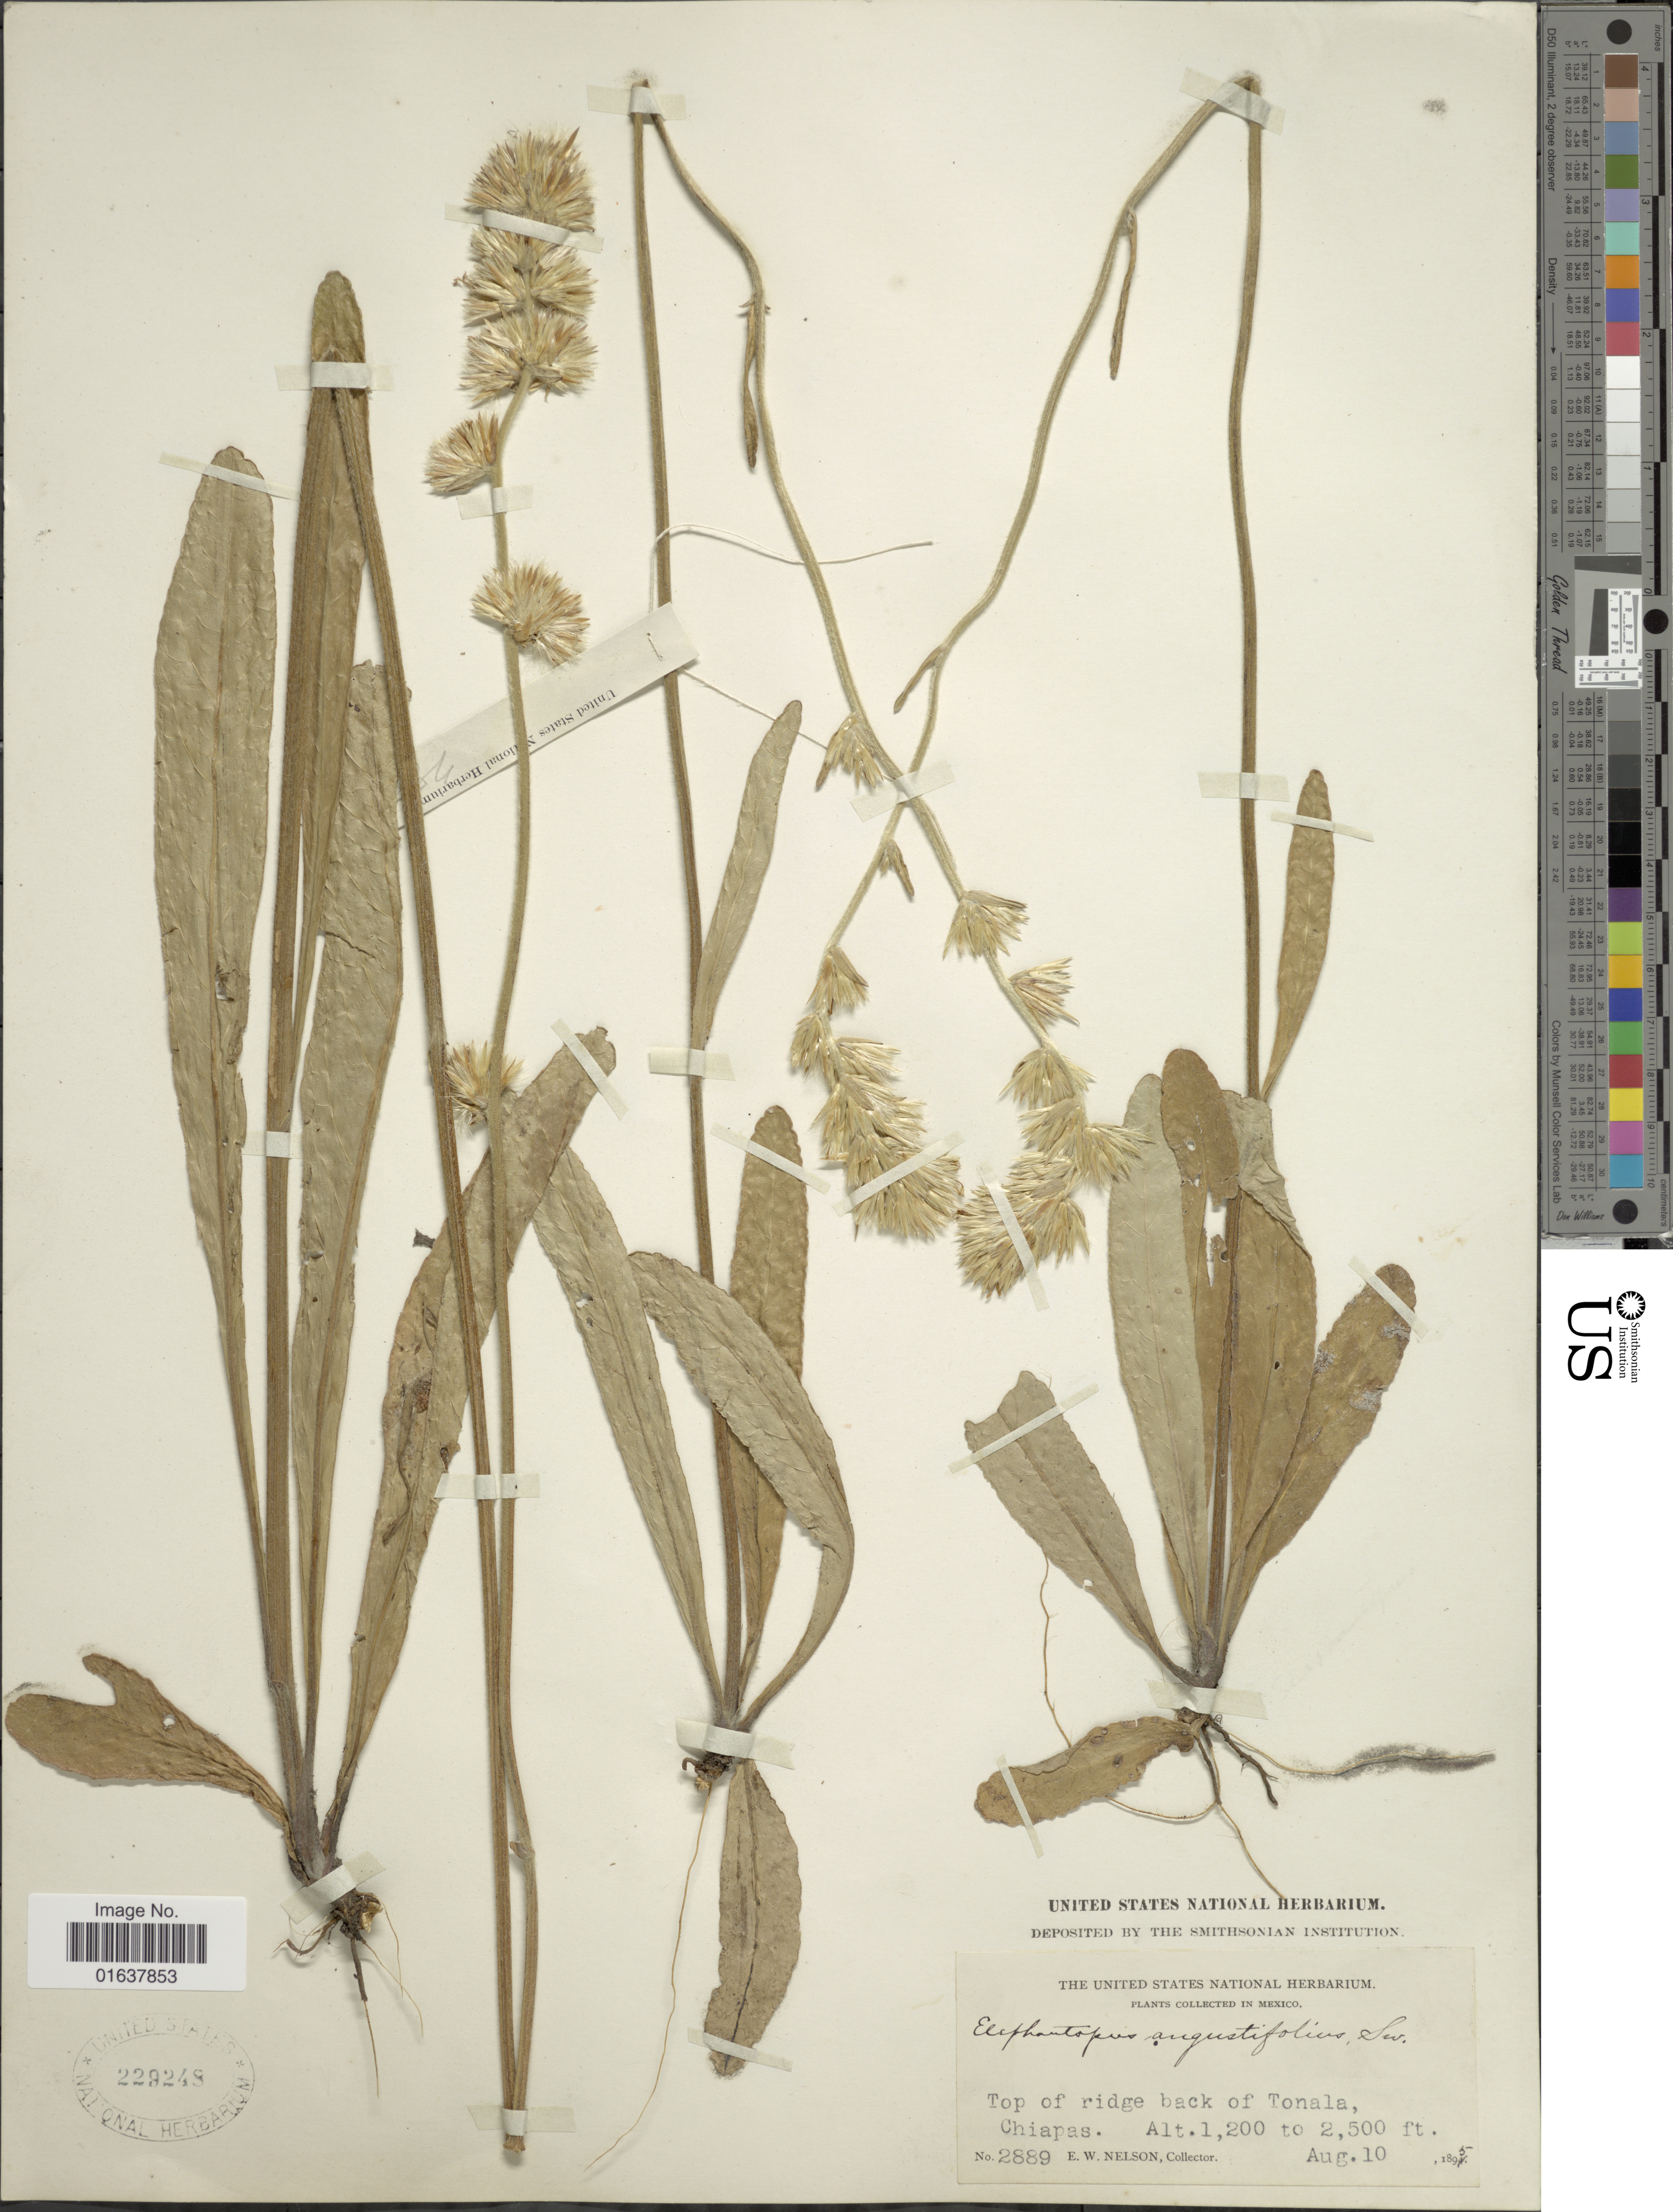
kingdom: Plantae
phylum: Tracheophyta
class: Magnoliopsida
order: Asterales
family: Asteraceae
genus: Orthopappus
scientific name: Orthopappus angustifolius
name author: (Sw.) Gleason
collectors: E. W. Nelson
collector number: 2889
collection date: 1895-08-10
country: Mexico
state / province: Chiapas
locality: Top of ridge back of Tonala, Chiapas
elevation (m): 366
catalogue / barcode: US 229248